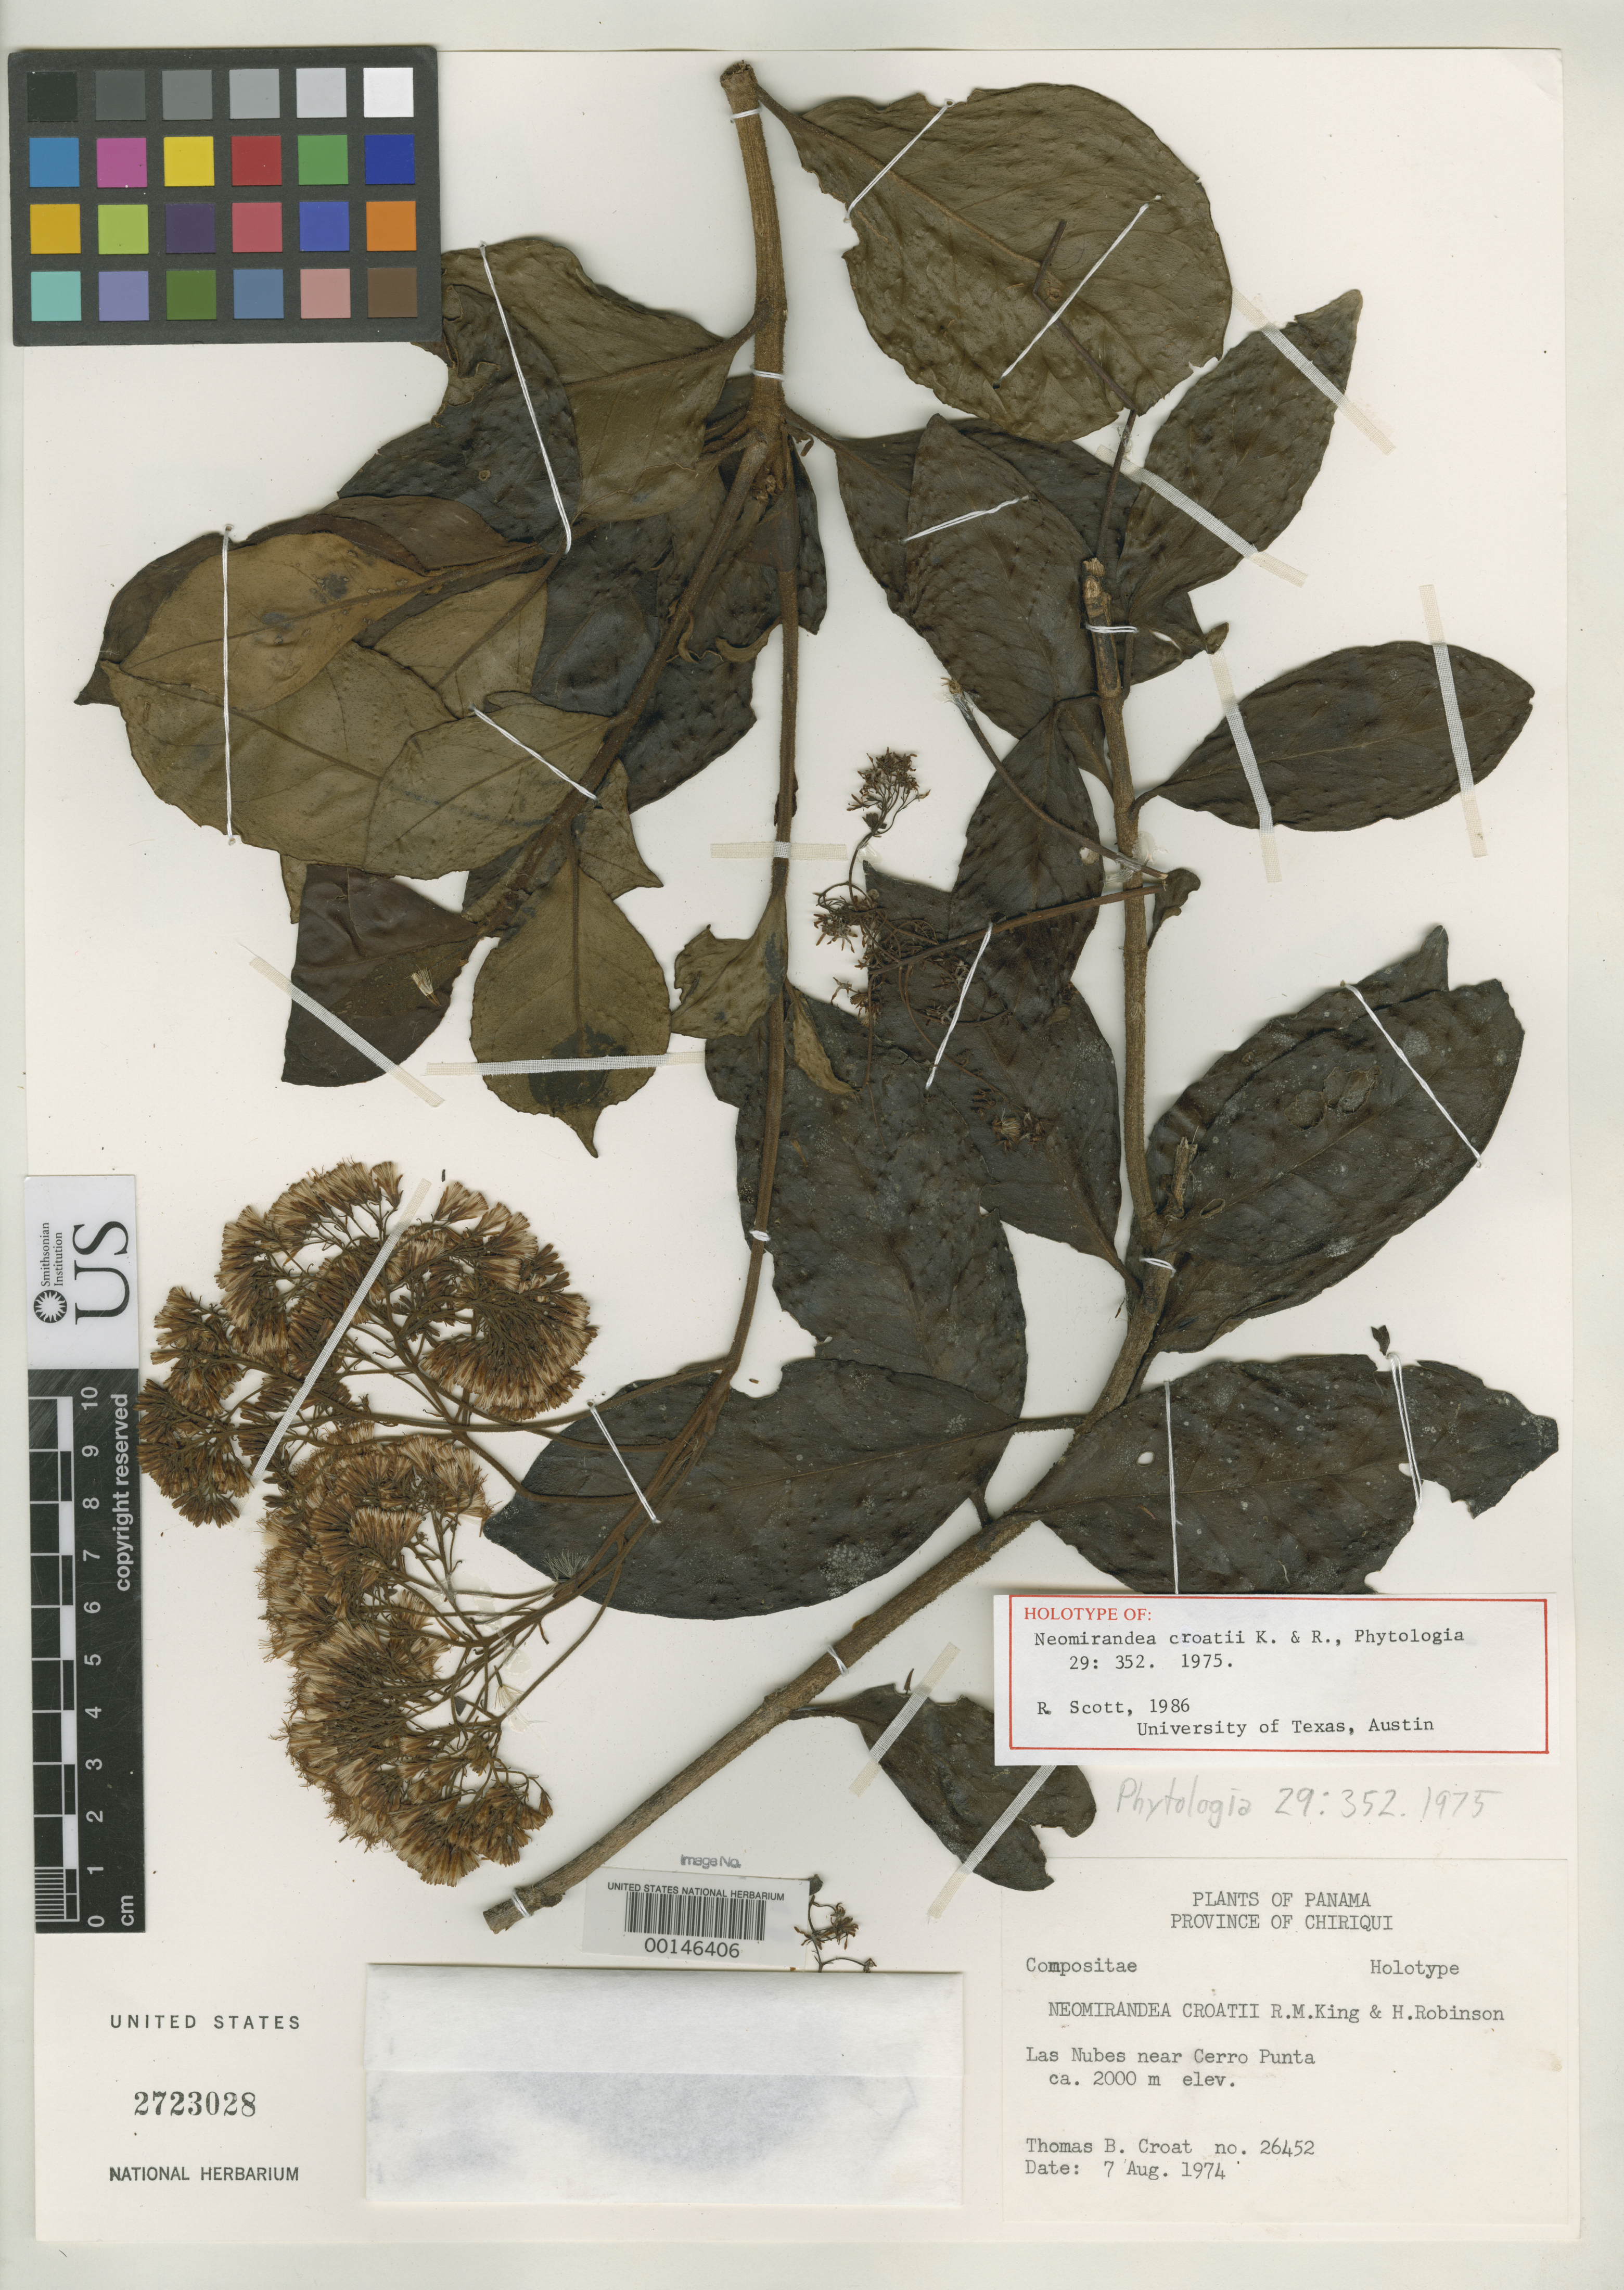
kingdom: Plantae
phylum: Tracheophyta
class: Magnoliopsida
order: Asterales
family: Asteraceae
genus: Neomirandea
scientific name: Neomirandea croatii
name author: R.M. King & H. Rob.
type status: Holotype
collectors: T. B. Croat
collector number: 26452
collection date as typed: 07 Aug 1974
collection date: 1974-08-07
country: Panama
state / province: Chiriquí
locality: Nubes near Cerro Punta.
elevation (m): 2000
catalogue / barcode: US 2723028